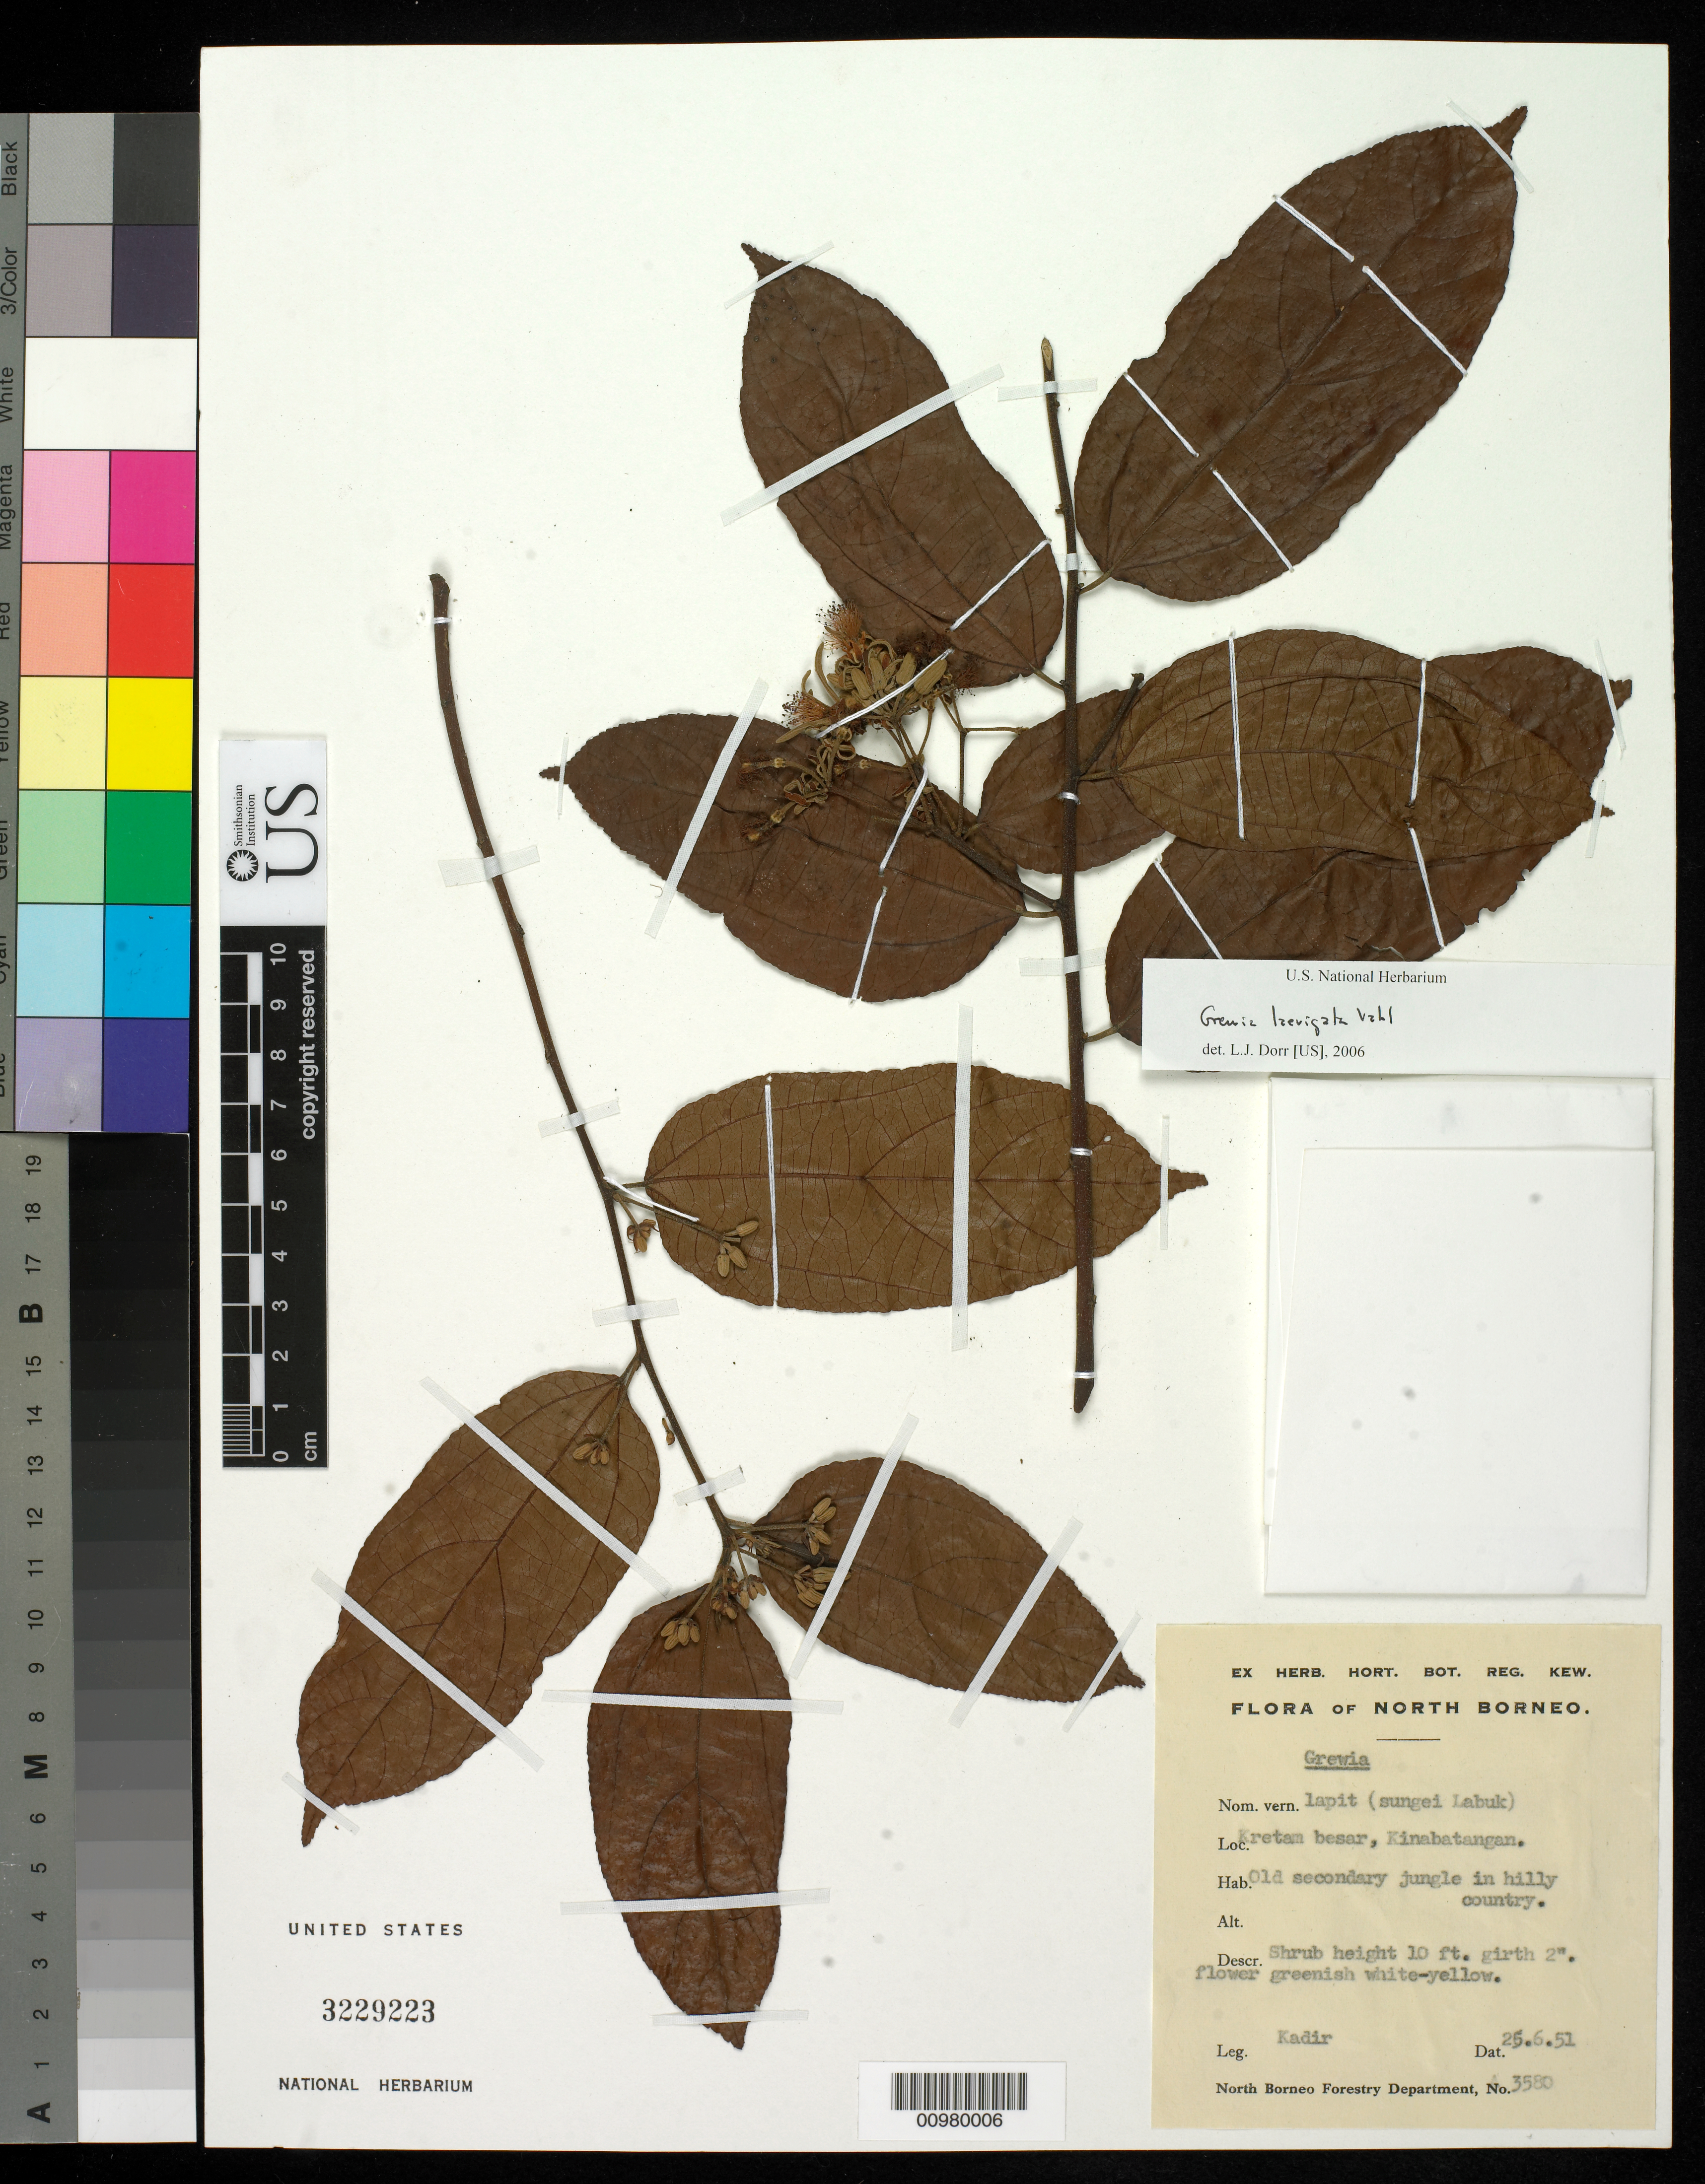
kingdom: Plantae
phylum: Tracheophyta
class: Magnoliopsida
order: Malvales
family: Malvaceae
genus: Grewia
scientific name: Grewia laevigata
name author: Vahl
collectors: Kadir Bin Abdul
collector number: A 3580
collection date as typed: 25 Jun 1951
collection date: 1951-06-25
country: Malaysia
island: Borneo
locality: Kretam besar, Kinabatangan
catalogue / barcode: US 3229223